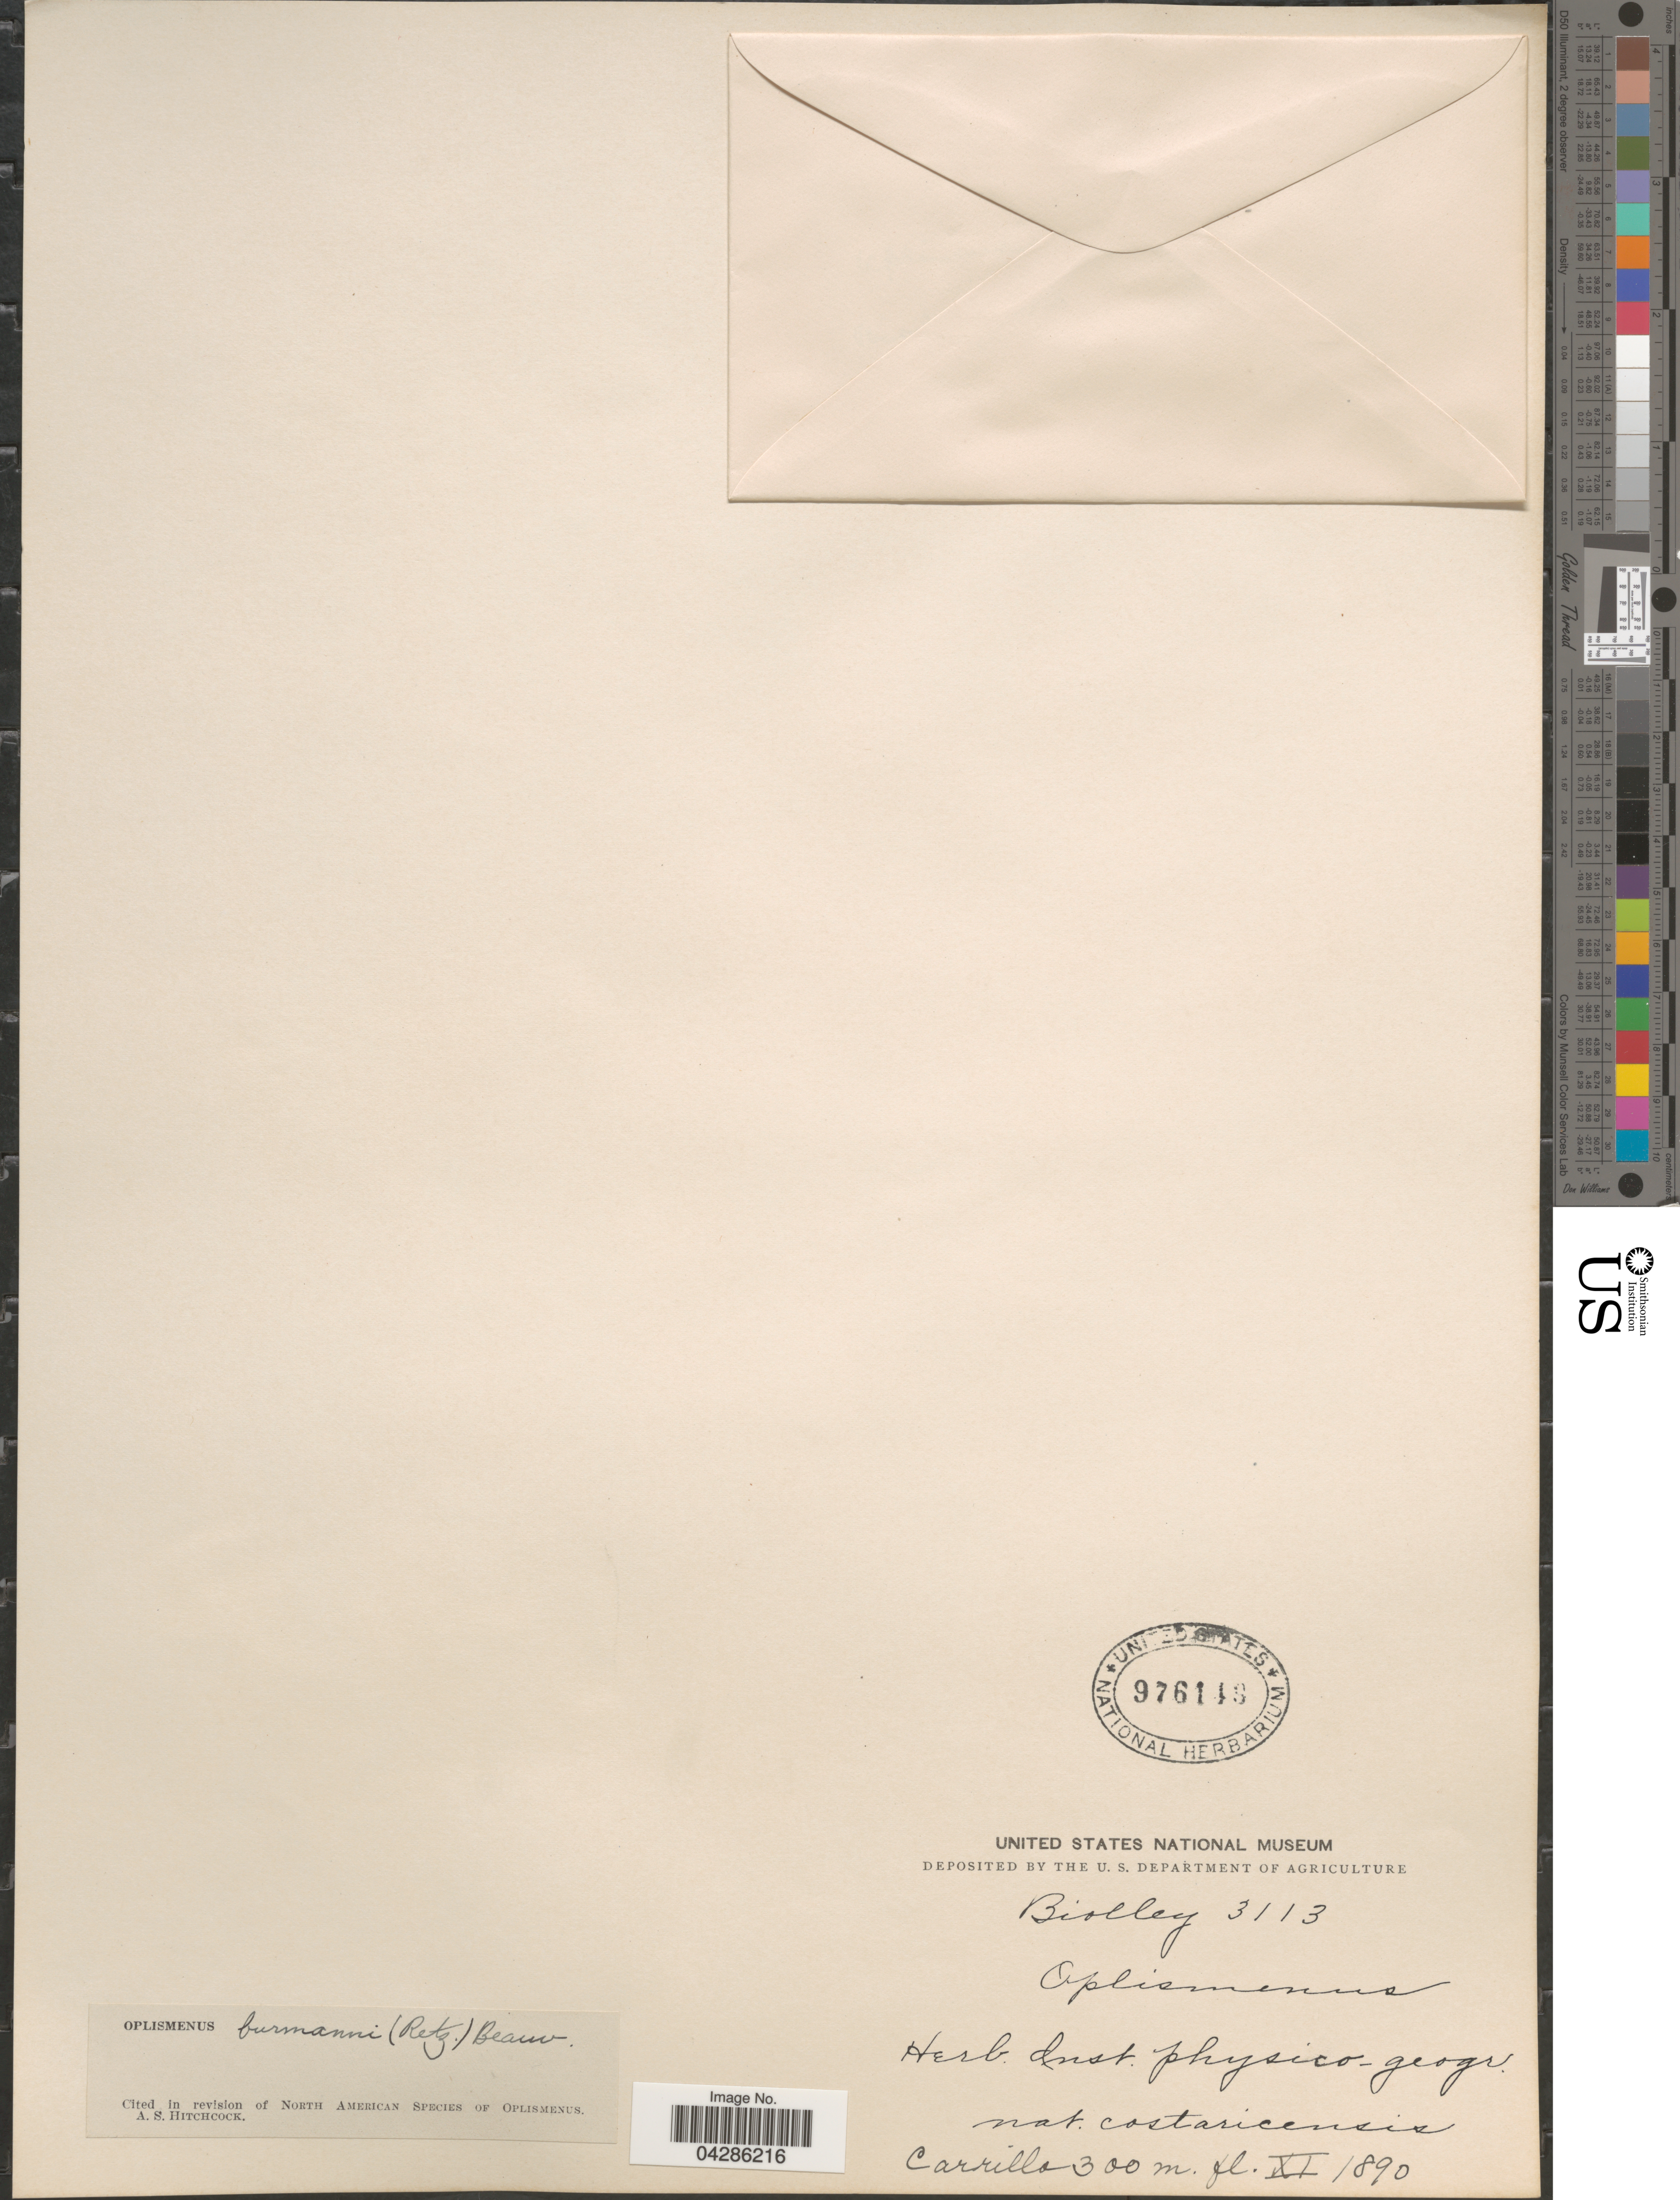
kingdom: Plantae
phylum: Tracheophyta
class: Liliopsida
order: Poales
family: Poaceae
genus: Oplismenus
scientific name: Oplismenus burmannii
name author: (Retz.) P. Beauv.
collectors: Biolley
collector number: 3113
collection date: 1890-11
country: Costa Rica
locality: Carrillo.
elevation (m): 300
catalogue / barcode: US 976148